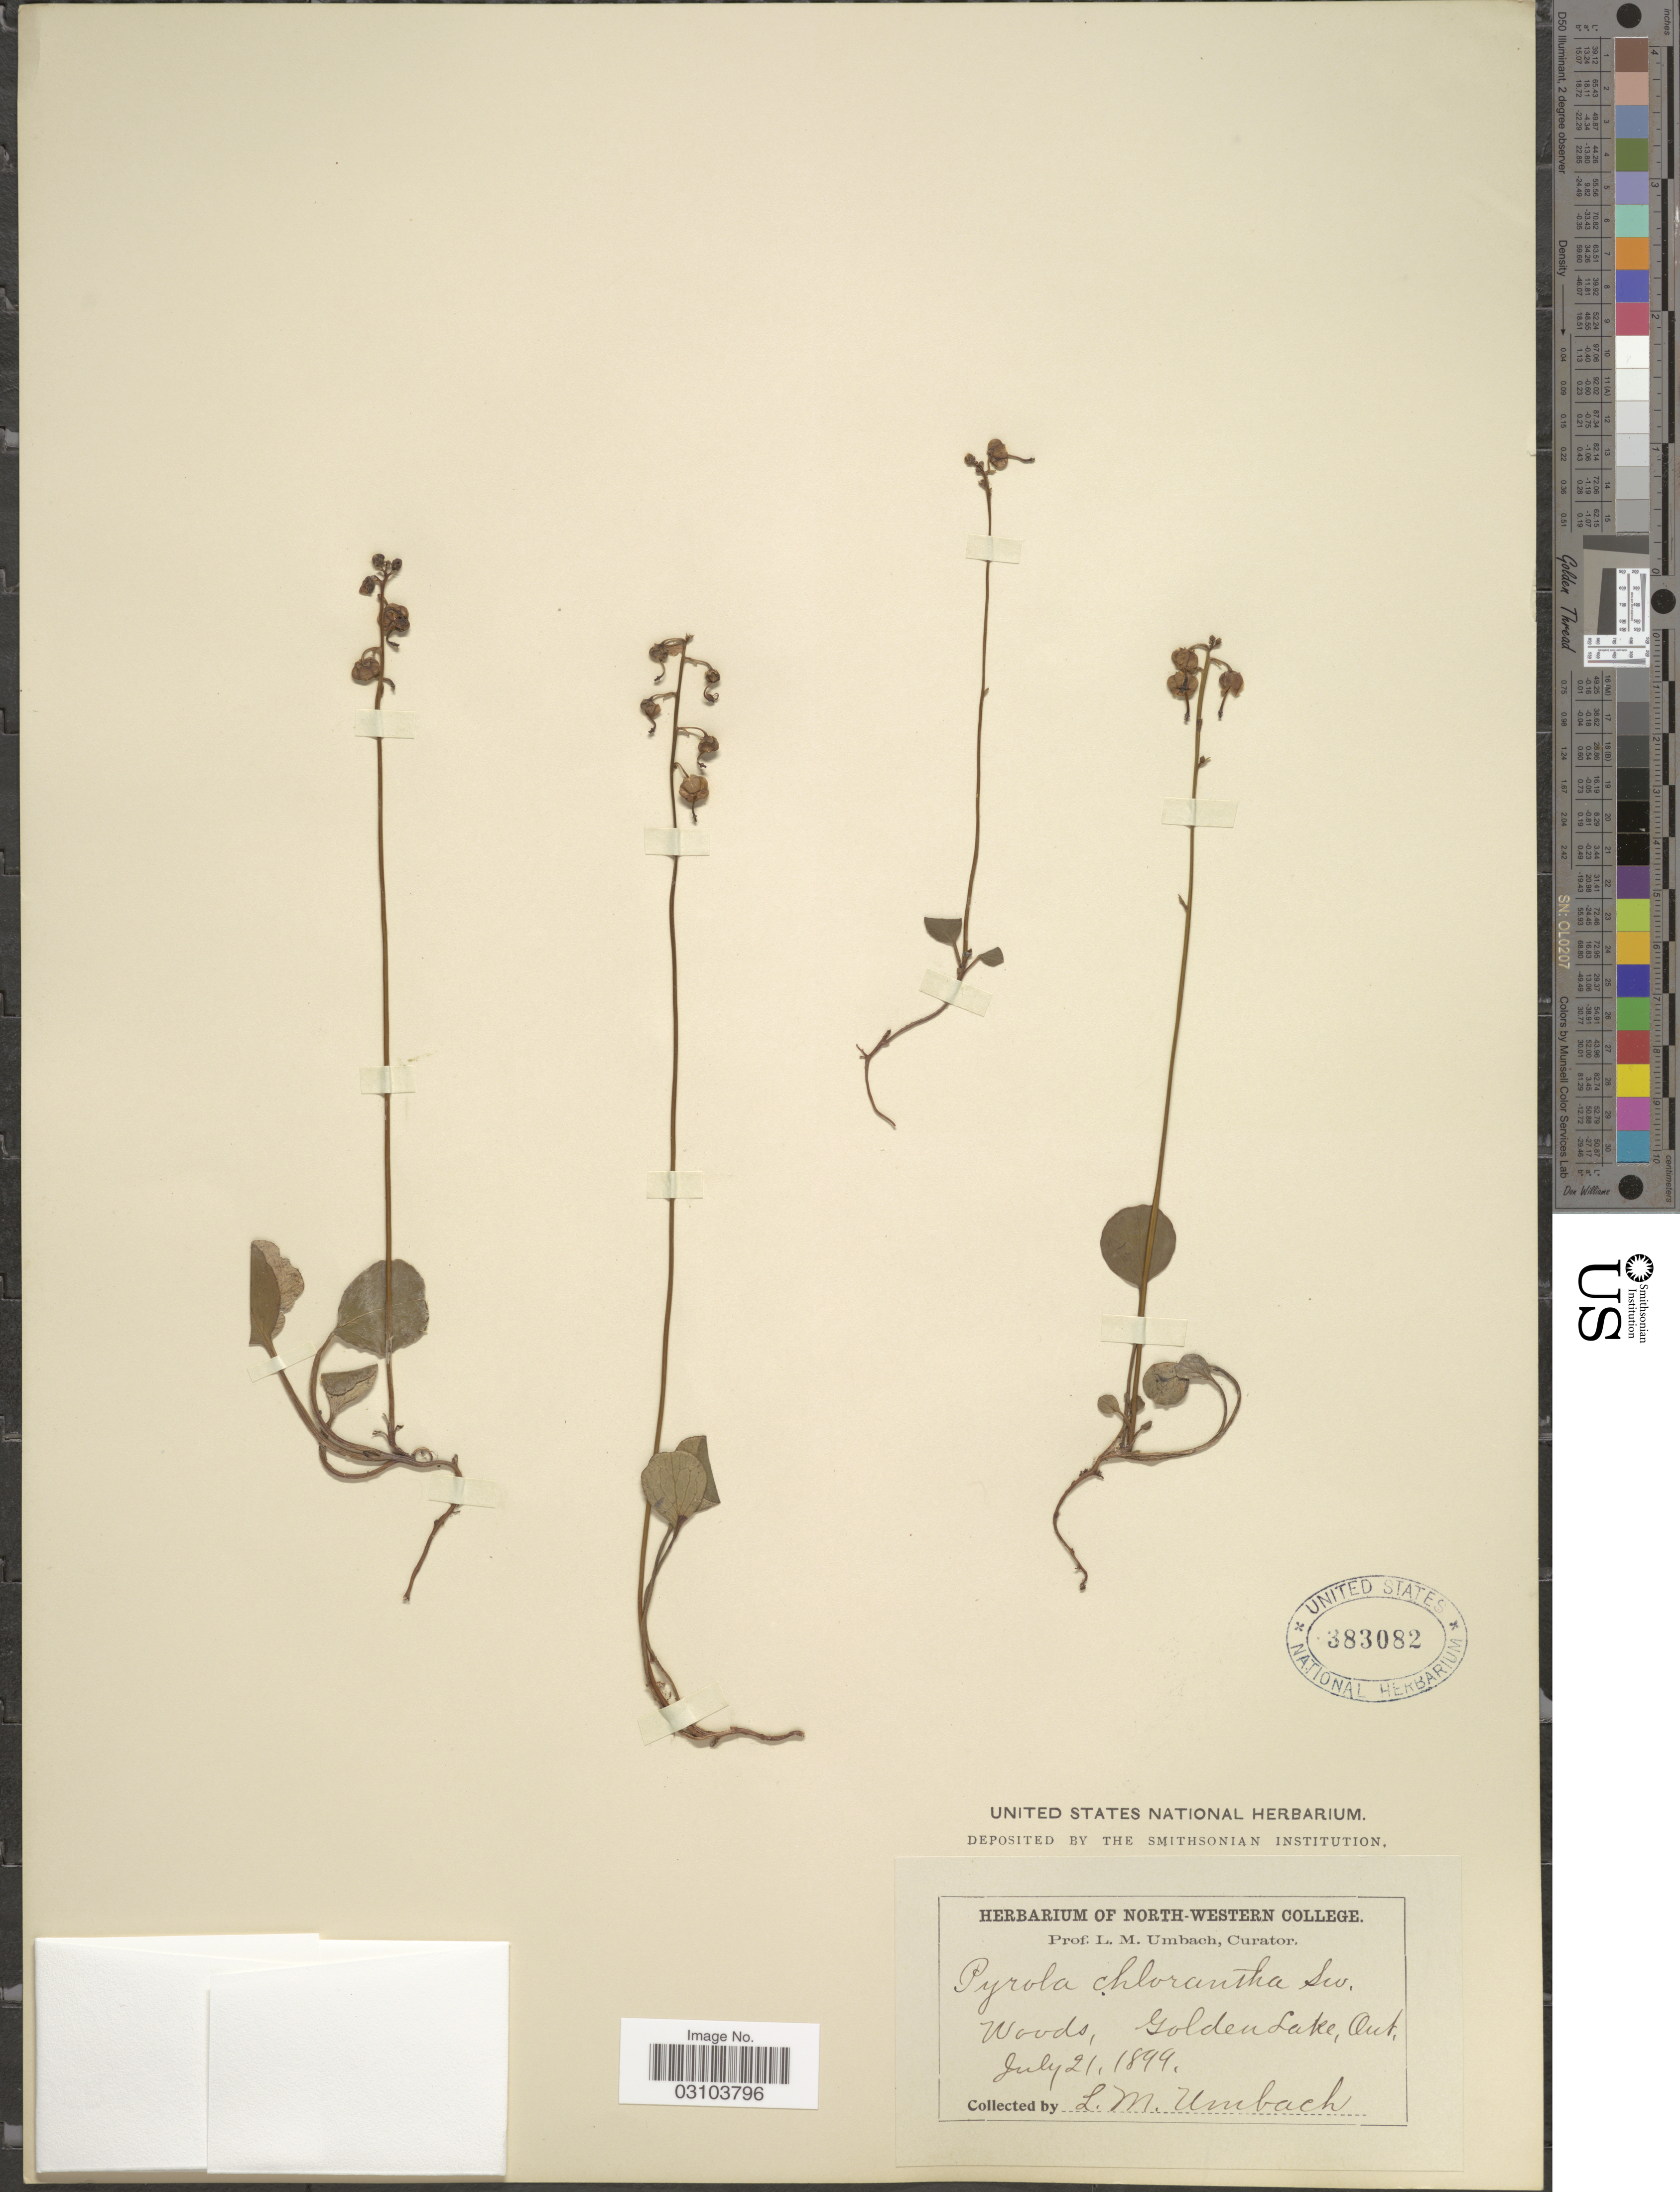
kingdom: Plantae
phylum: Tracheophyta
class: Magnoliopsida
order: Ericales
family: Ericaceae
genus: Pyrola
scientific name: Pyrola chlorantha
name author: Schweigg.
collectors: L. M. Umbach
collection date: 1899-07-21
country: Canada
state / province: Ontario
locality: Woods, Golden Lake, Ont.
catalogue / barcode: US 383082